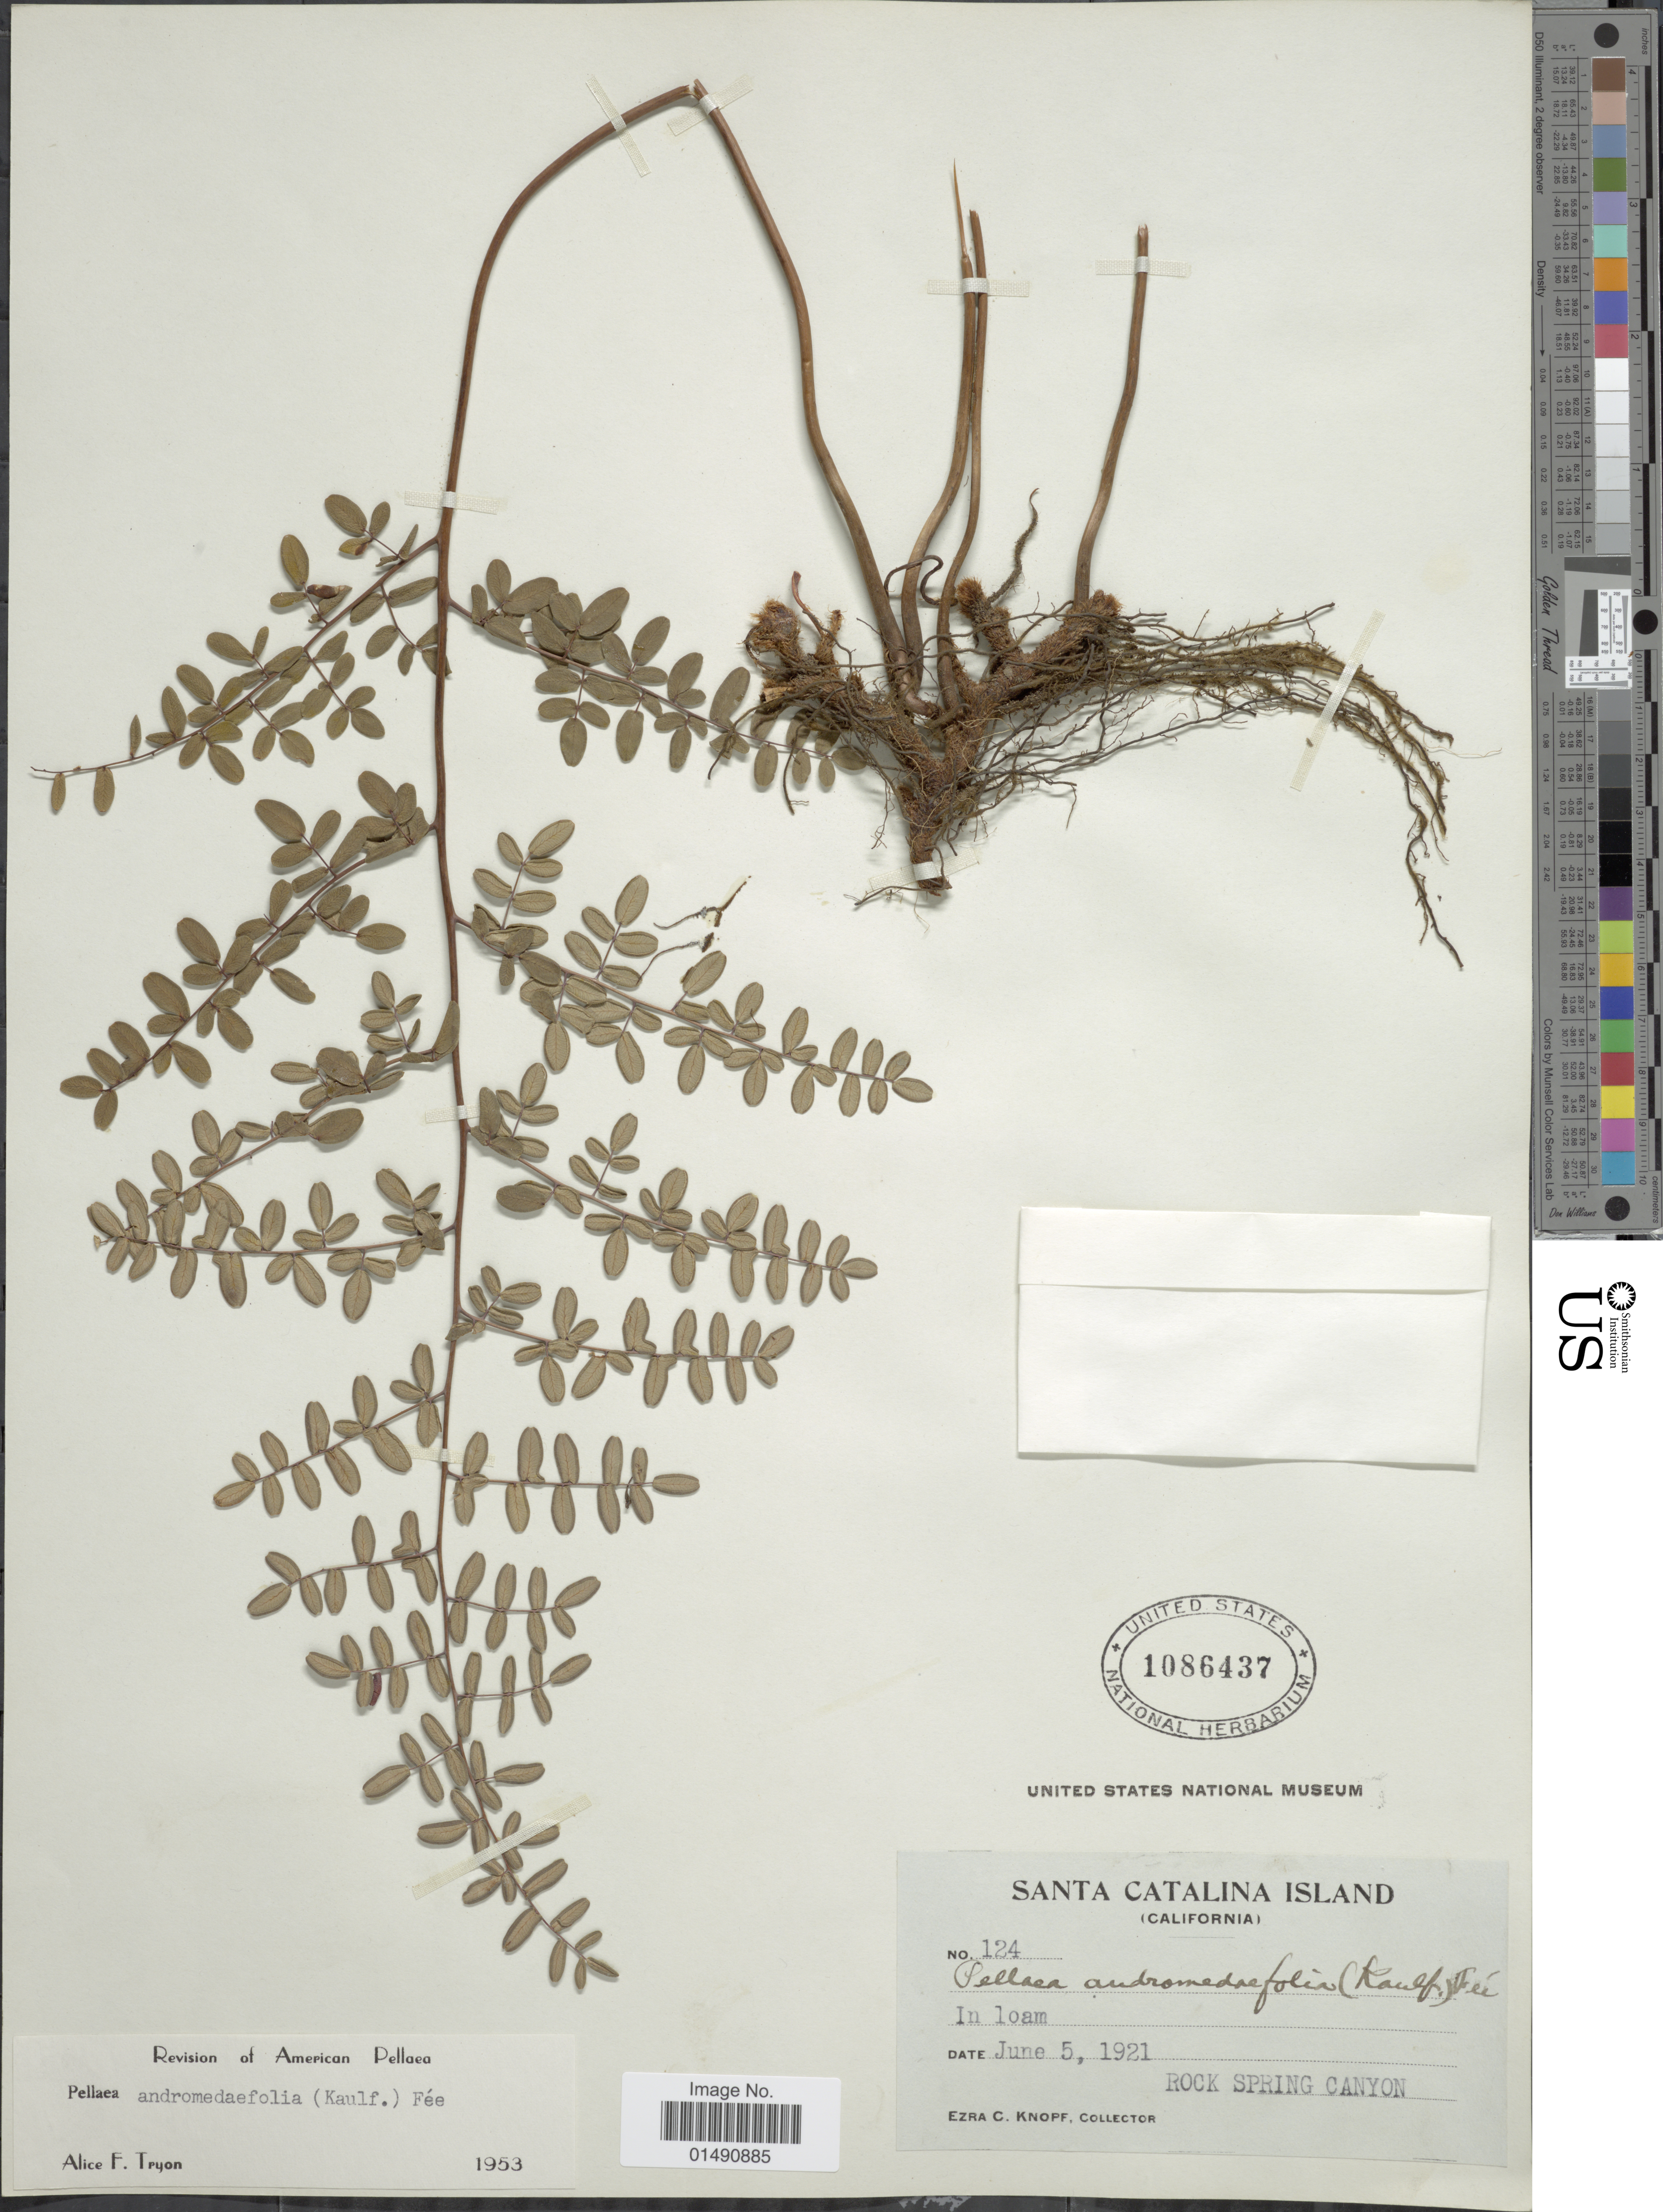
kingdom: Plantae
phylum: Tracheophyta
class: Polypodiopsida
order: Polypodiales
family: Pteridaceae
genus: Pellaea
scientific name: Pellaea andromedifolia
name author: (Kaulf.) Fée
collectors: E. Knopf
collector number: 124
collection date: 1921-06-05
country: United States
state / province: California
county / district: Los Angeles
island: Santa Catalina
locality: Santa Catalina Island, Rock Spring Canyon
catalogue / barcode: US 1086437